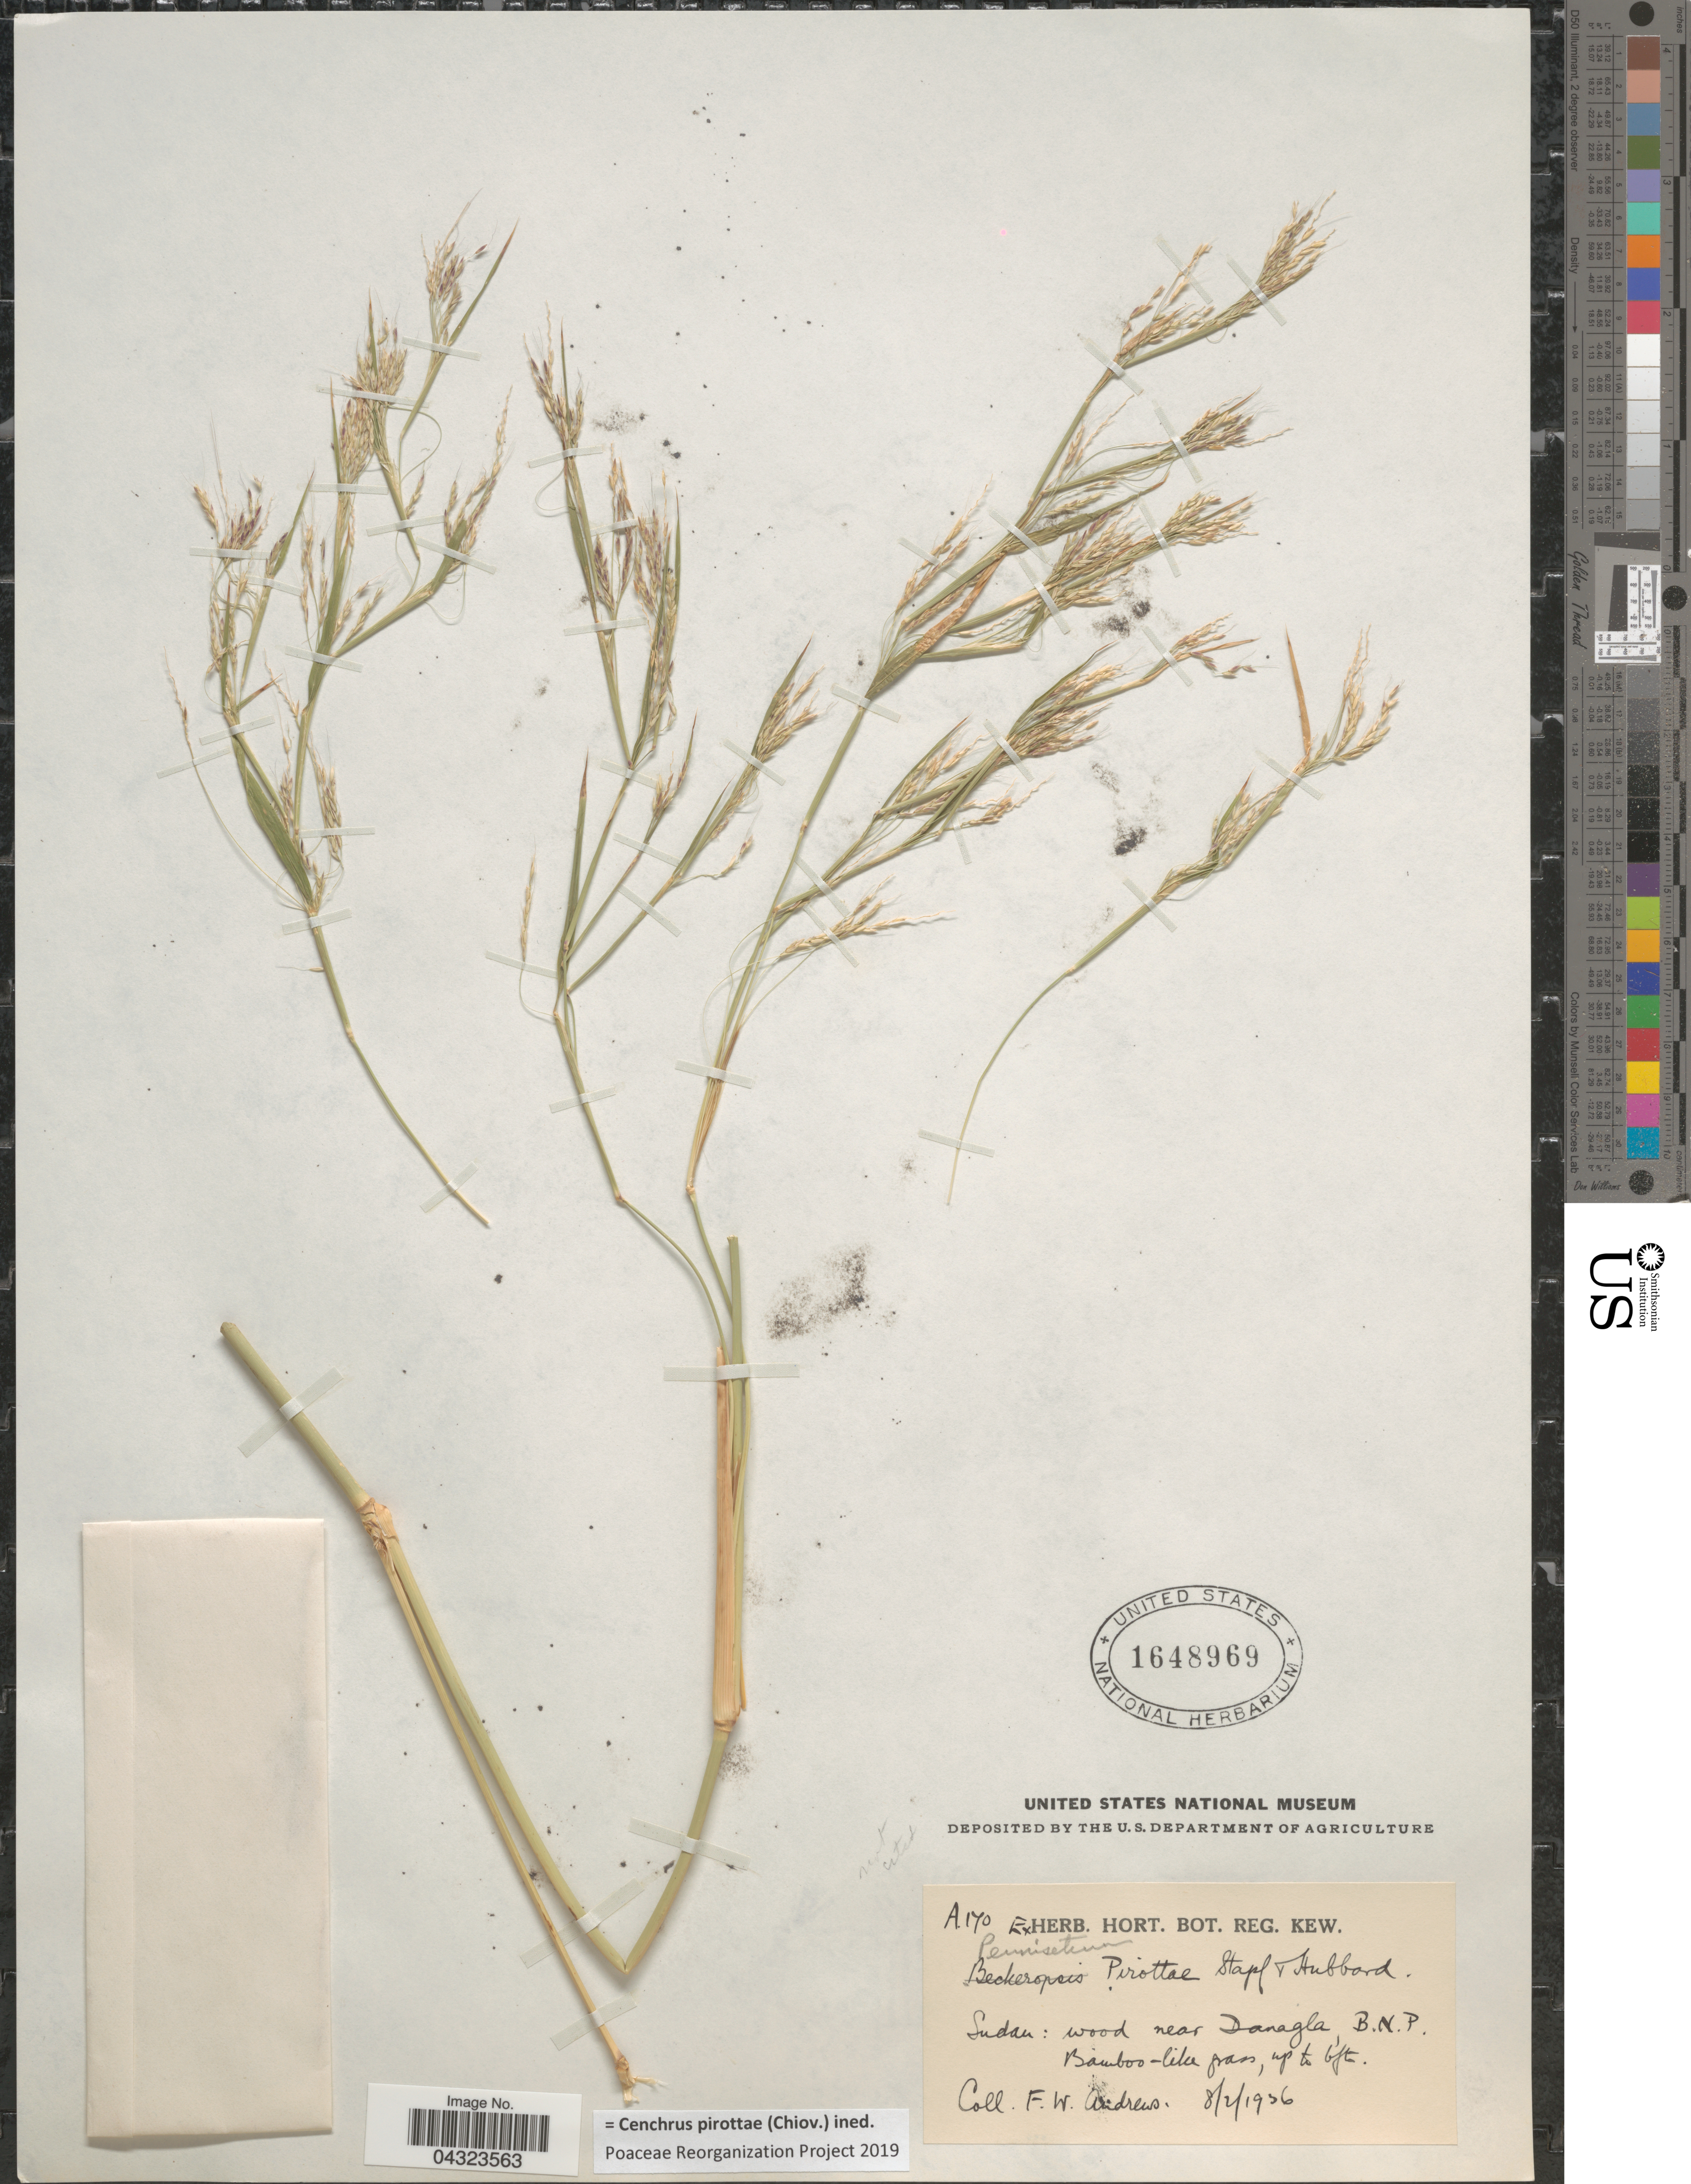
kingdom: Plantae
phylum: Tracheophyta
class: Liliopsida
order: Poales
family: Poaceae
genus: Cenchrus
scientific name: Cenchrus pirottae (Chiov.) ined. PRP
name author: (Chiov.)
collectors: F. W. Andrews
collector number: A170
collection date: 1936-02-08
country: Sudan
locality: Wood near Danagla, B.N.P.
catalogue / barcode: US 1648969